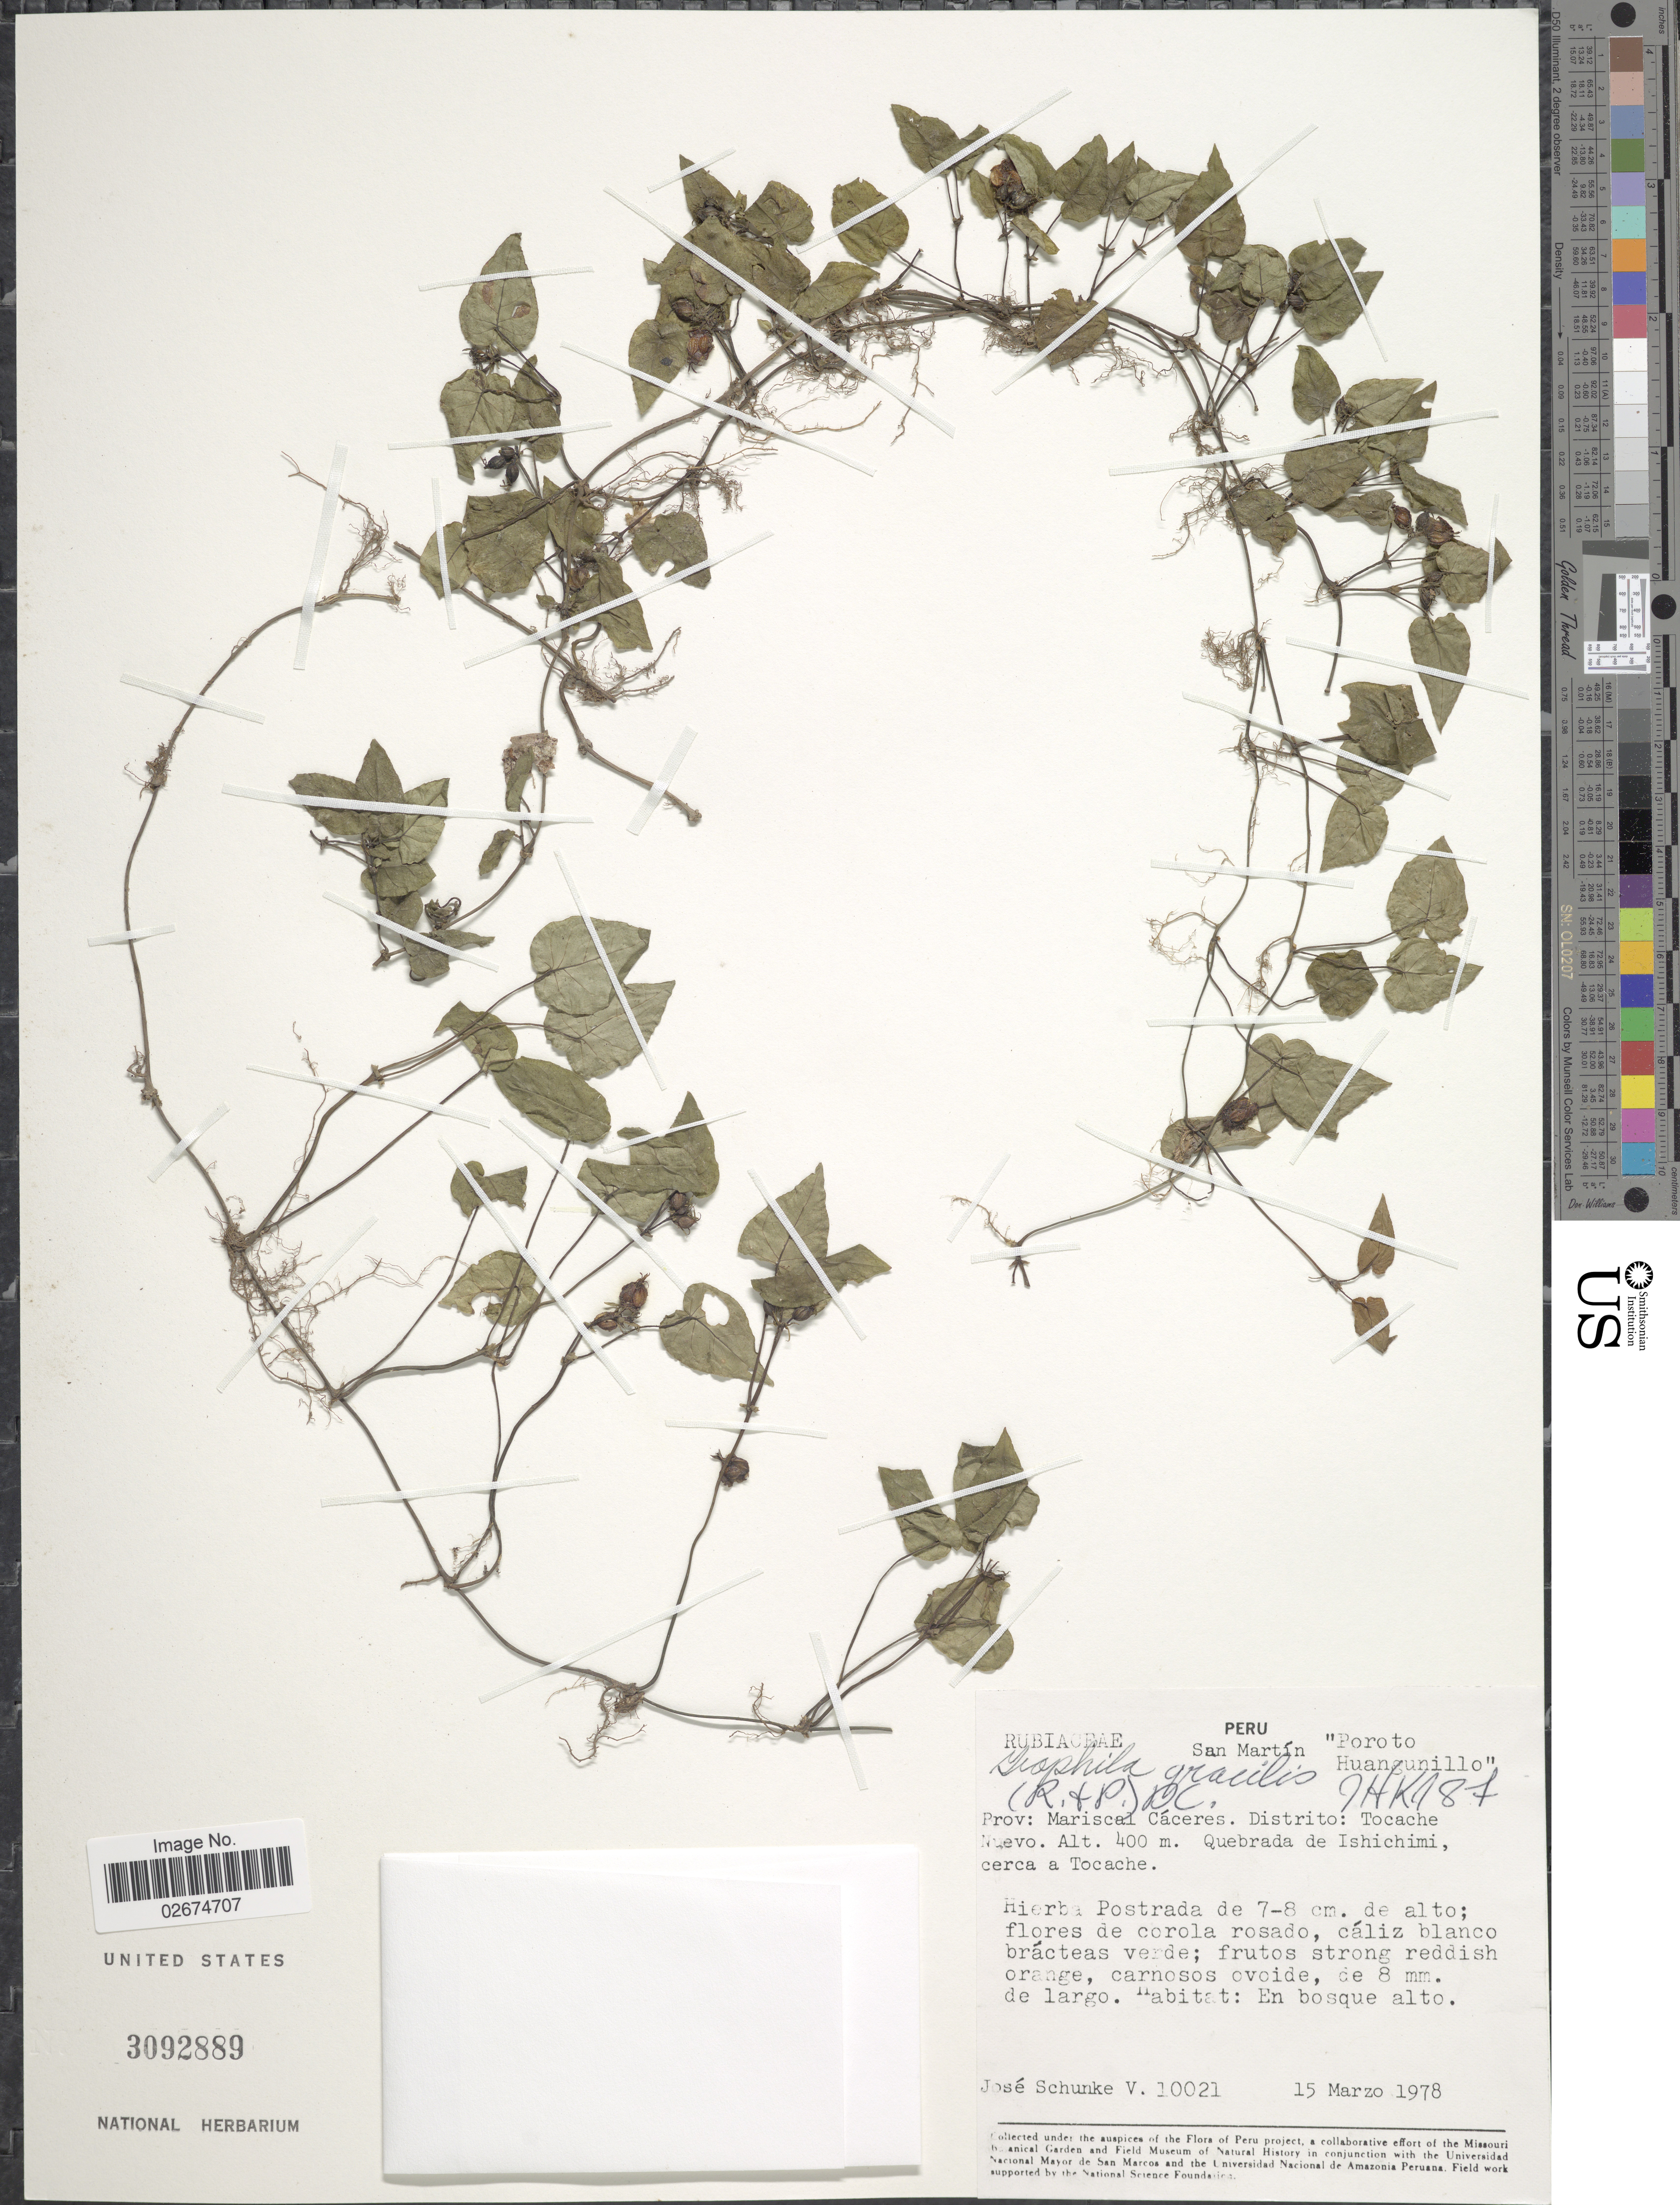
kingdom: Plantae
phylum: Tracheophyta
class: Magnoliopsida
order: Gentianales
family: Rubiaceae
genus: Geophila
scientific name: Geophila gracilis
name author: (Ruiz & Pav.) DC.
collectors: J. Schunke Vigo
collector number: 10021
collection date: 1978-03-15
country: Peru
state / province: San Martín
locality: Poroto Huangunillo, Prov.: Mariscal Caceres, Distrito, Tocache Nuevo, Quebrada de Ishichimi, cerca a Tocache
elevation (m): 400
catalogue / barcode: US 3092889